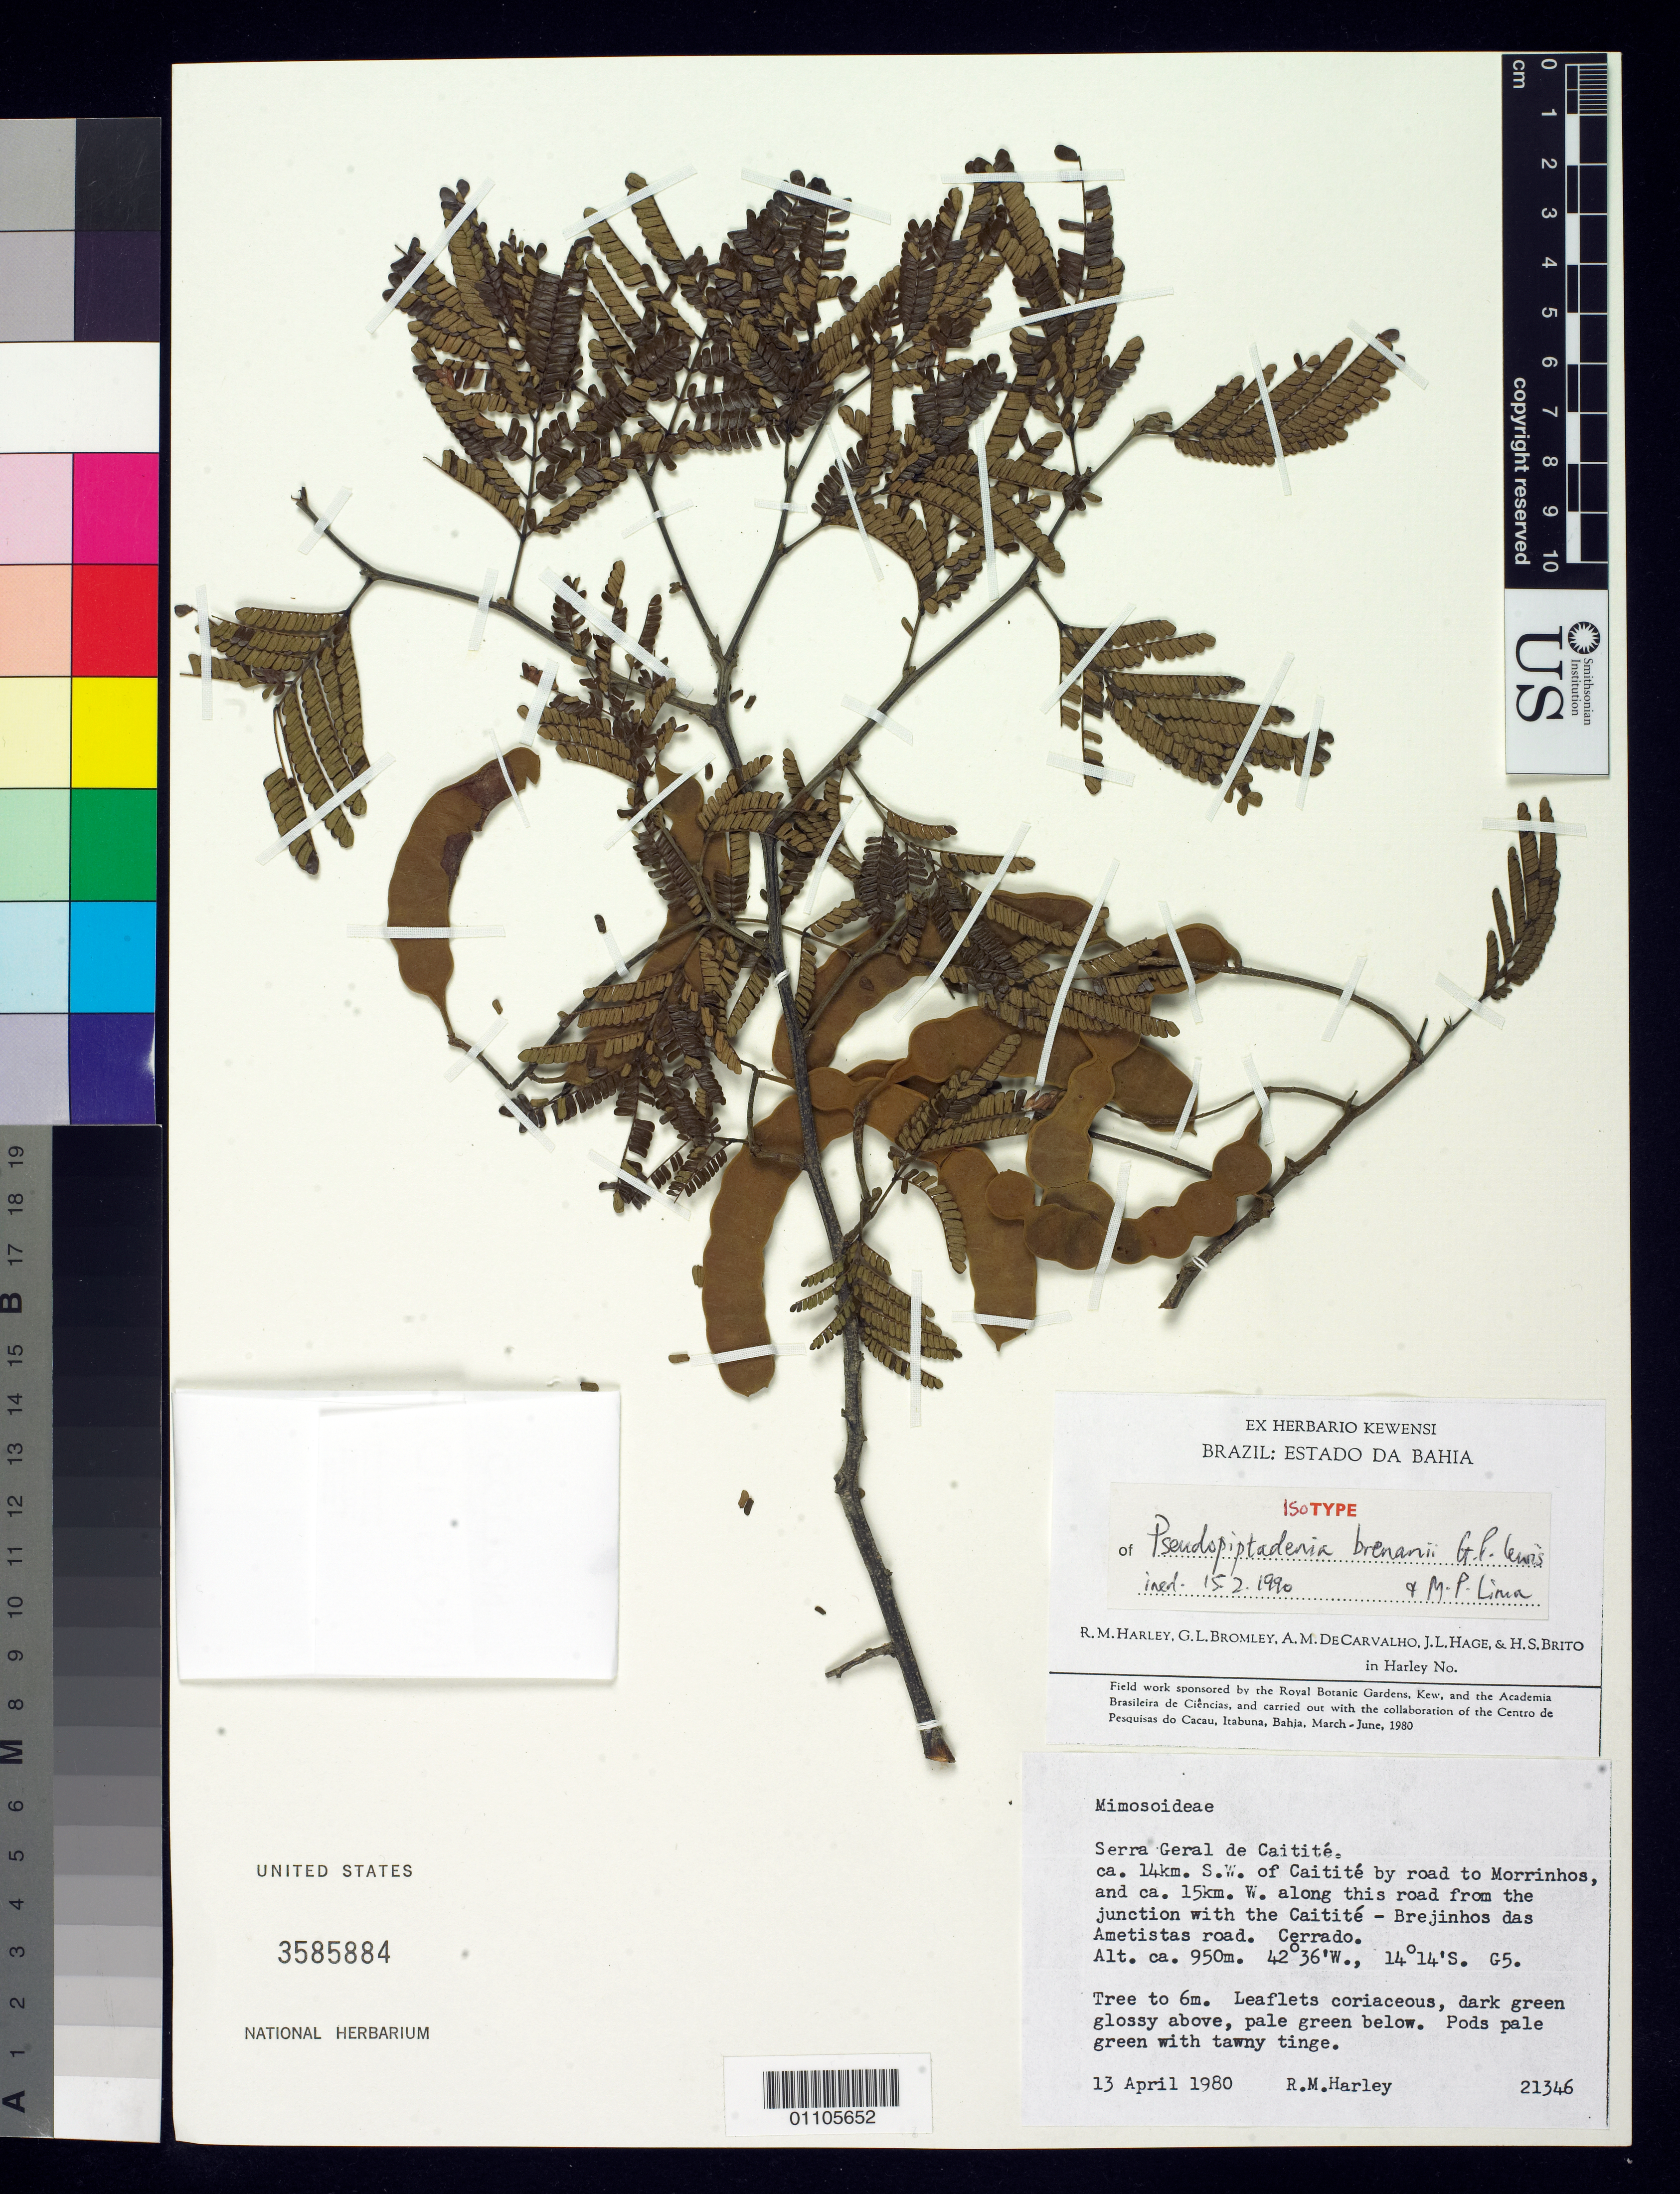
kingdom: Plantae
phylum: Tracheophyta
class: Magnoliopsida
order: Fabales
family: Fabaceae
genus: Pseudopiptadenia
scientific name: Pseudopiptadenia brenanii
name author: G.P. Lewis & M.P. Lima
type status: Isotype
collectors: R. M. Harley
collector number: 21346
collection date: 1980-04-13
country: Brazil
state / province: Bahia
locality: Serra Geral de Caitité. Ca. 14 km S.W. of Caitité by road to Morrinhos, and ca. 15 km W along this road from the junction with the Caitité - Brejinhos das Ametistas road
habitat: Cerrado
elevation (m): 950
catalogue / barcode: US 3585884